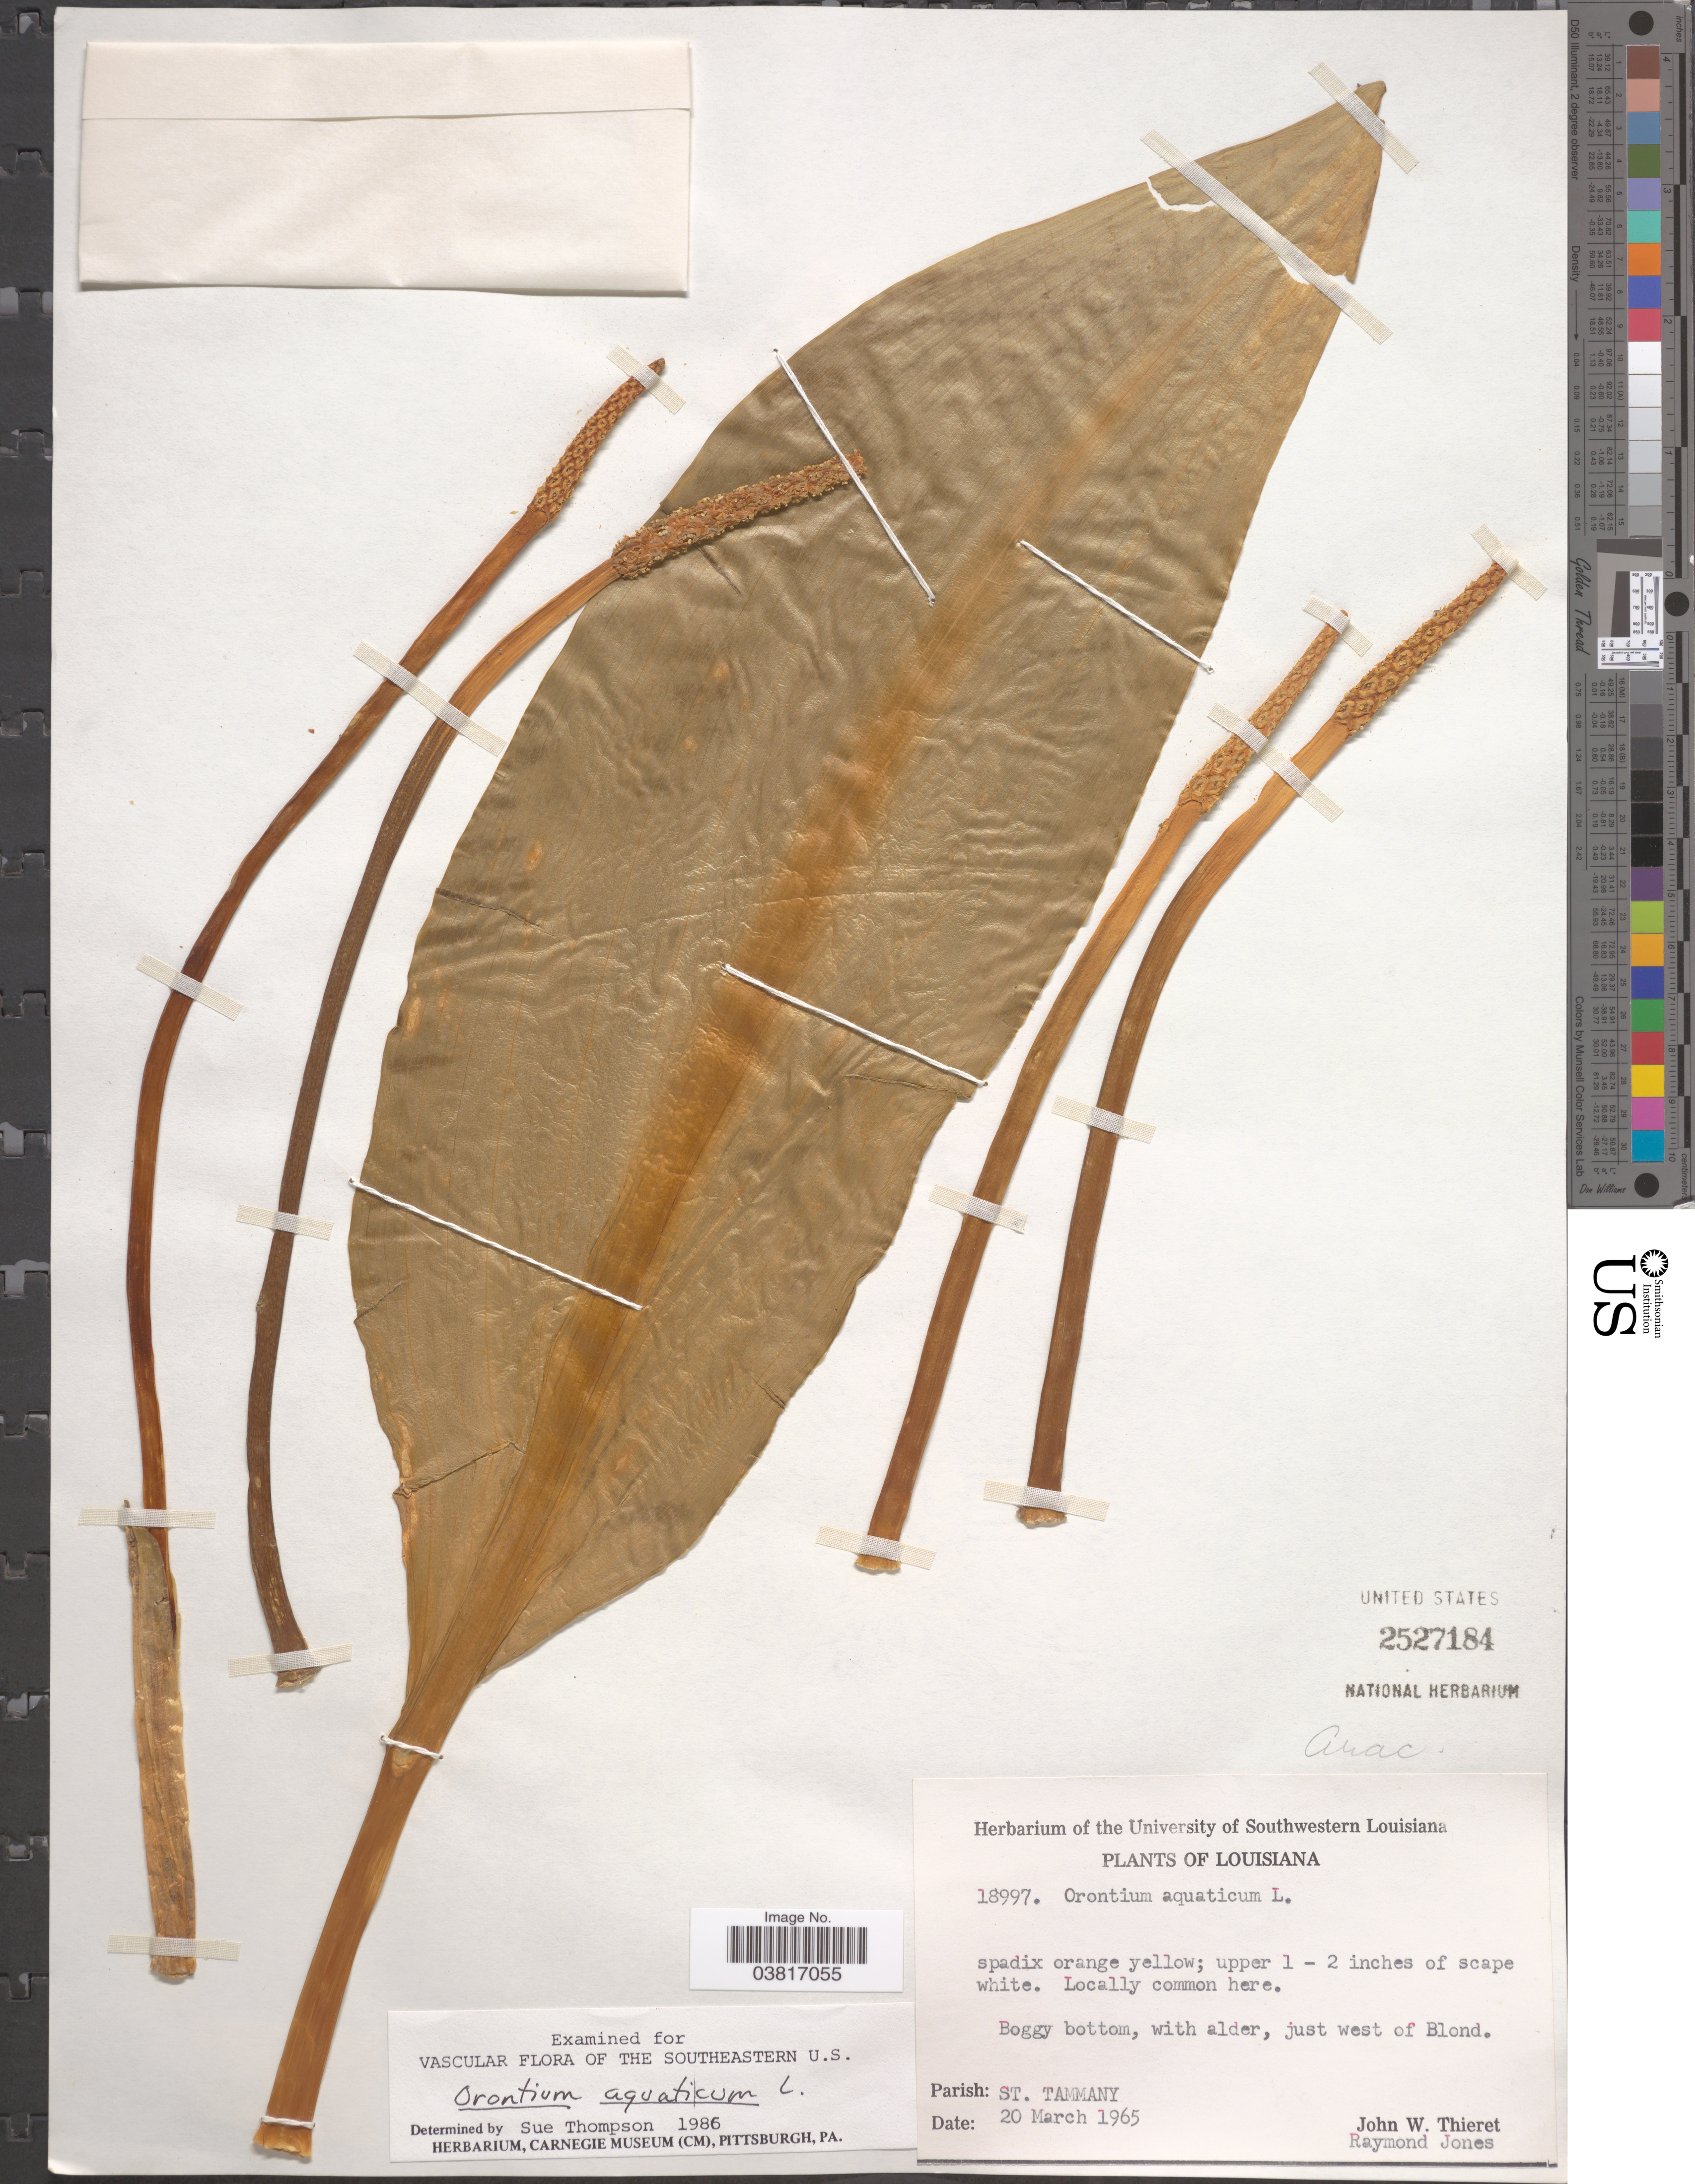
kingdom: Plantae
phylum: Tracheophyta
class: Liliopsida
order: Alismatales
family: Araceae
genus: Orontium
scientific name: Orontium aquaticum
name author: L.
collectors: J. W. Thieret & R. Jones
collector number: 18997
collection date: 1965-03-20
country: United States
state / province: Louisiana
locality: Boggy bottom, with alder, just west of Blond. Parish: St. Tammany.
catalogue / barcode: US 2527184